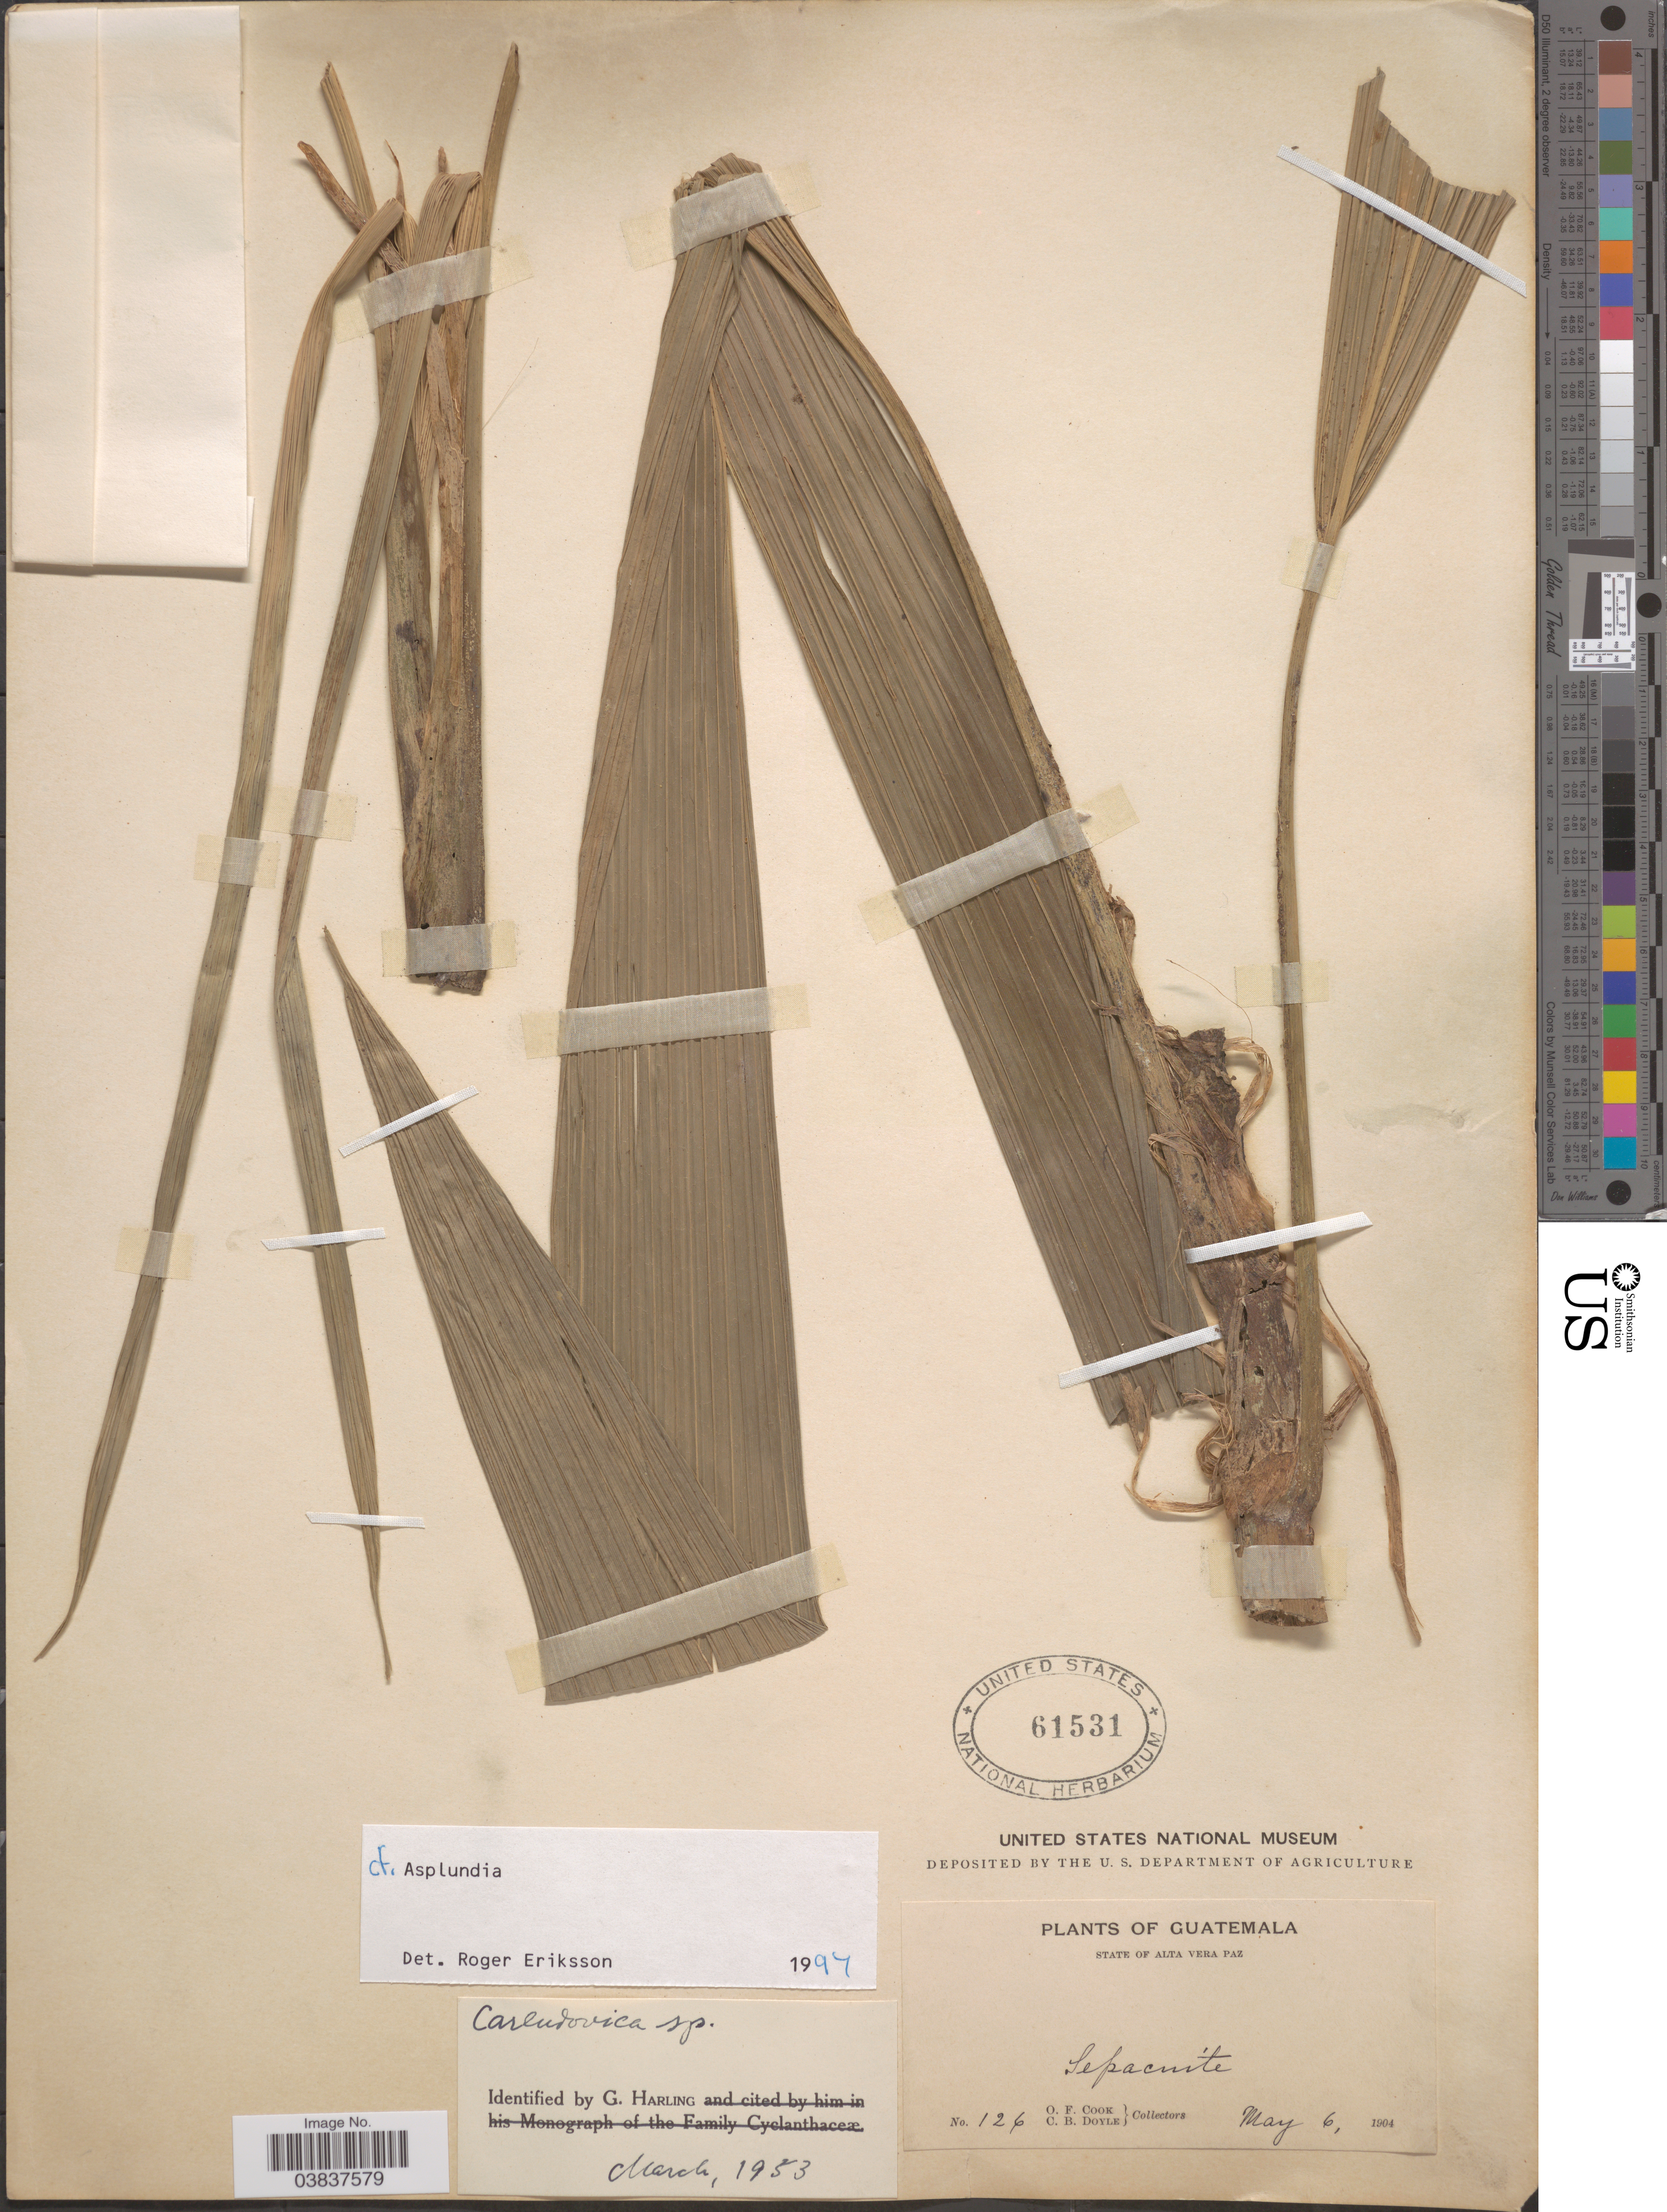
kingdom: Plantae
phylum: Tracheophyta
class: Liliopsida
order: Pandanales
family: Cyclanthaceae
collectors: O. F. Cook & C. Doyle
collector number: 126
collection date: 1904-05-06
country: Guatemala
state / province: Alta Verapaz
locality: Sepacuite.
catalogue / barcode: US 61531